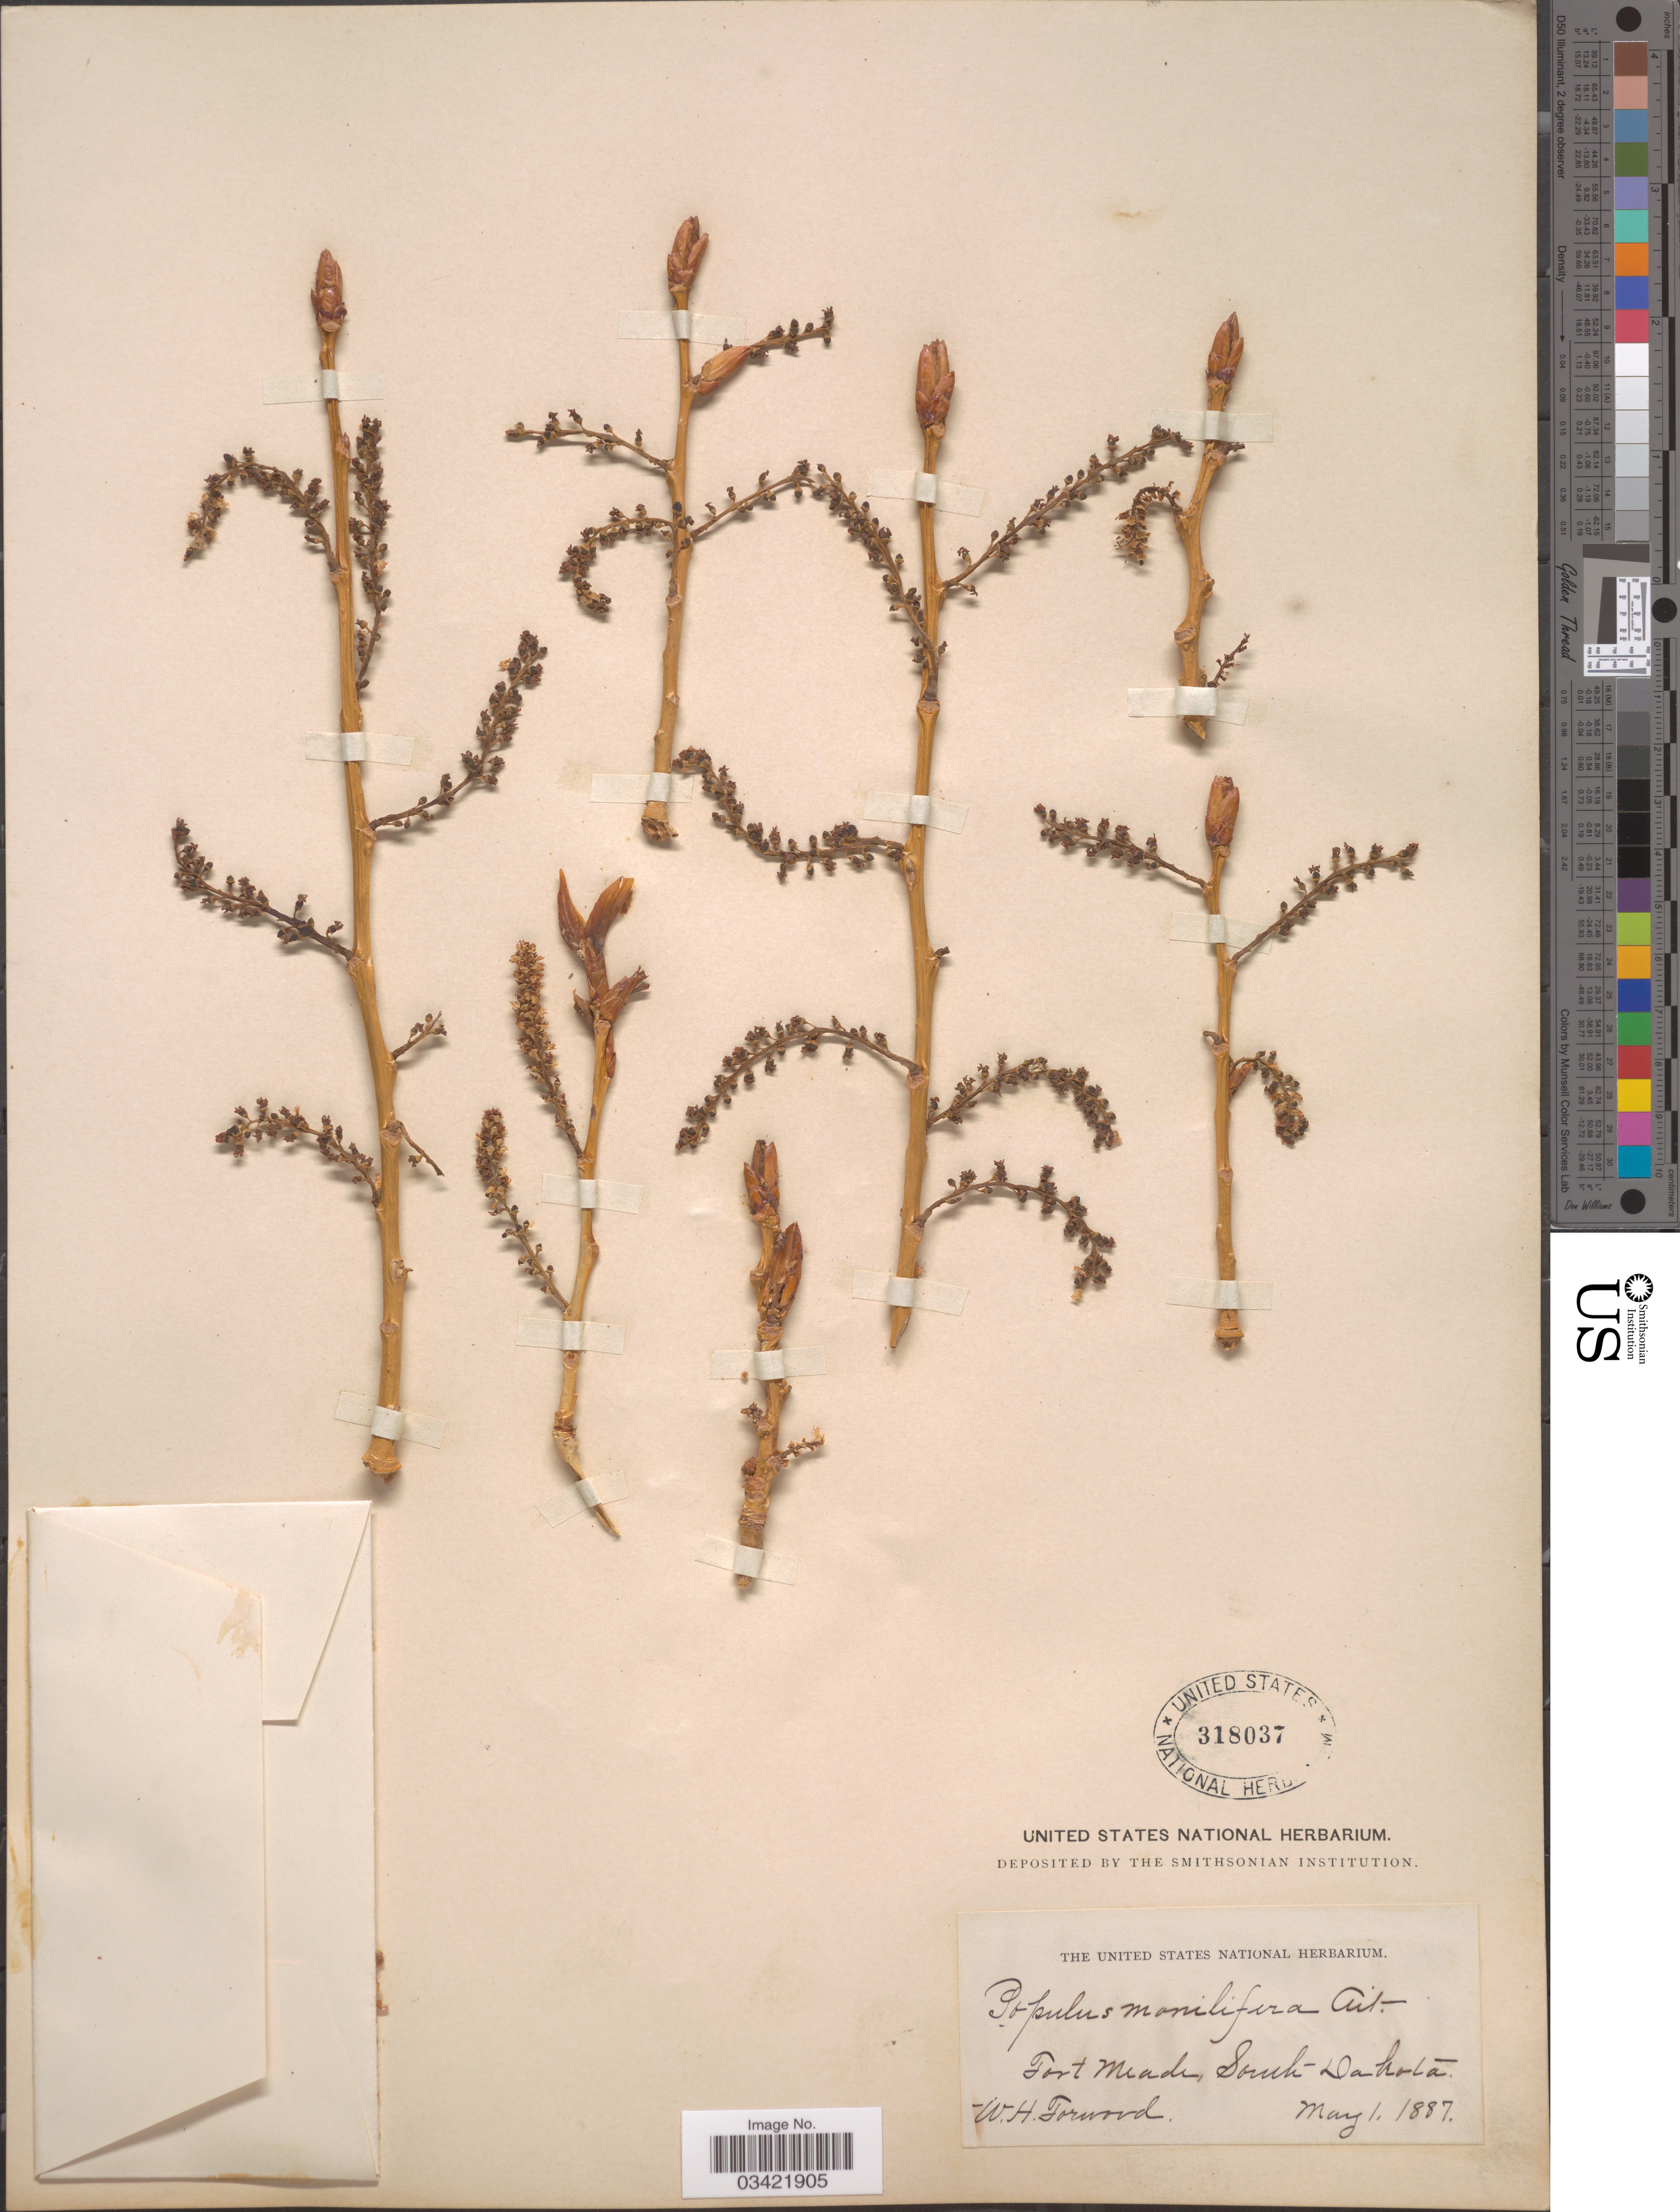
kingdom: Plantae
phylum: Tracheophyta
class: Magnoliopsida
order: Malpighiales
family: Salicaceae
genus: Populus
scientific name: Populus deltoides subsp. monilifera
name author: (Aiton) Eckenw.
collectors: W. Forwood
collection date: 1887-05-01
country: United States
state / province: South Dakota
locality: Fort Meade.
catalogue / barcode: US 318037